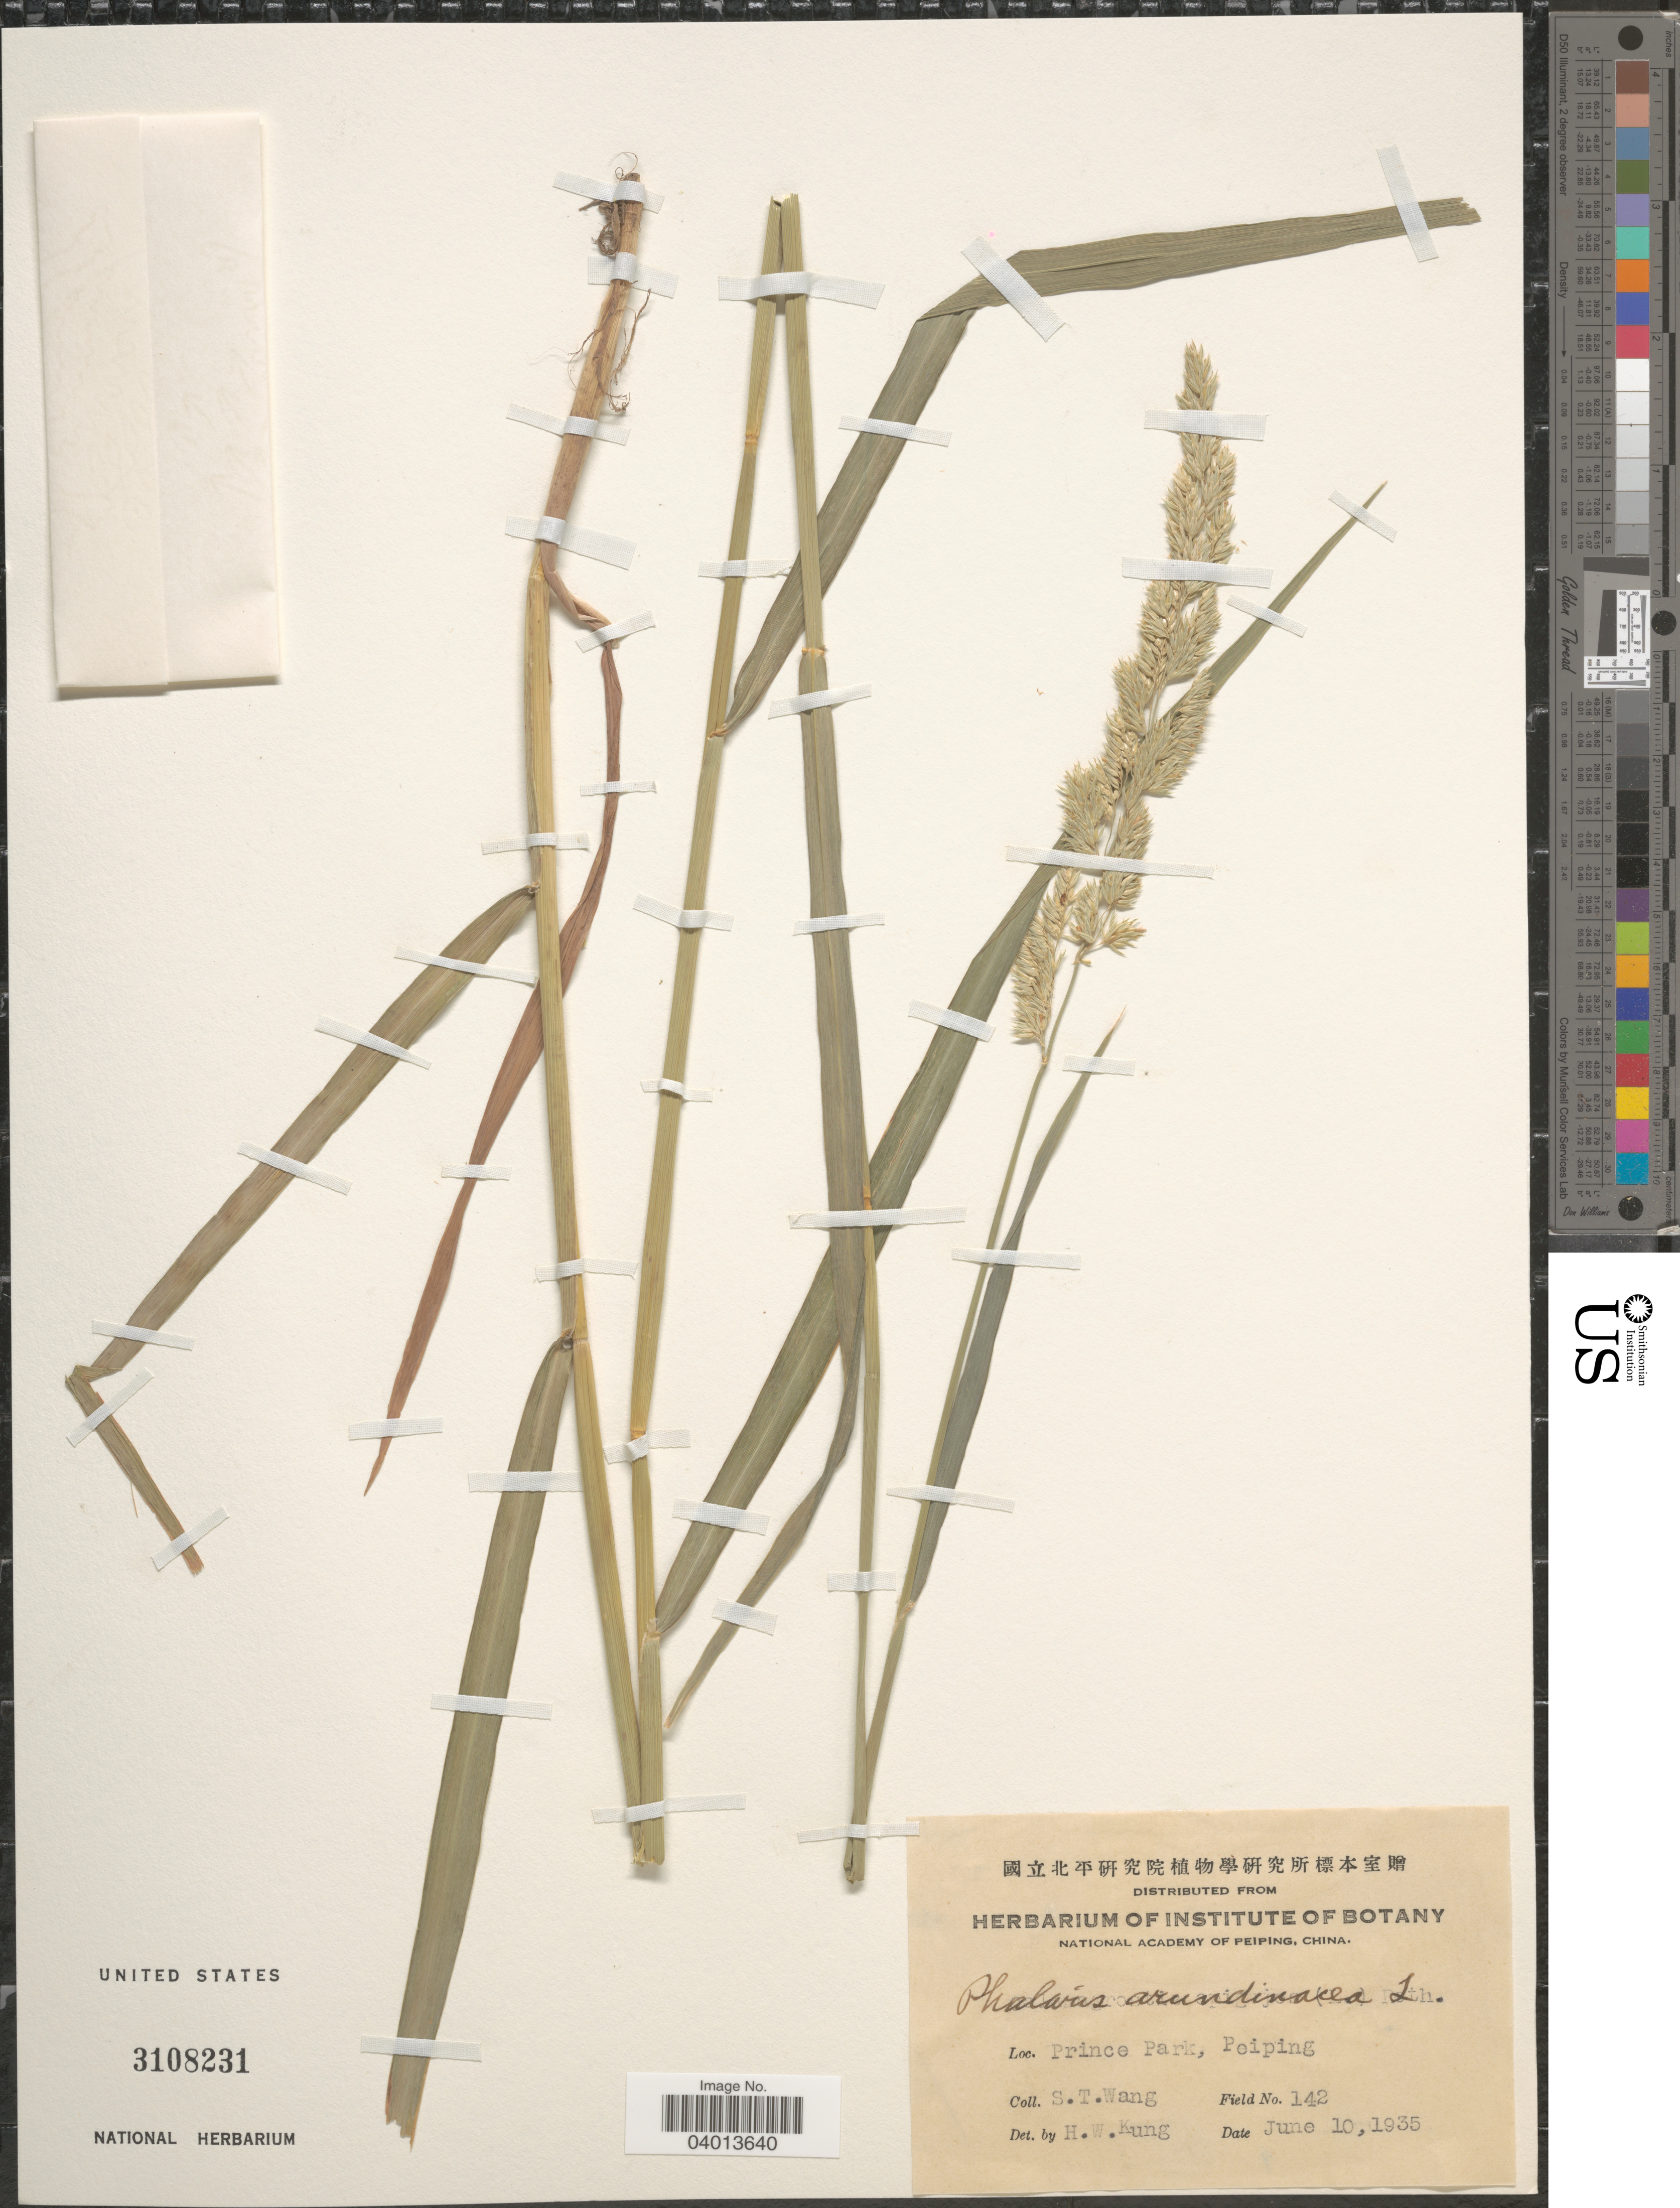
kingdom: Plantae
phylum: Tracheophyta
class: Liliopsida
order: Poales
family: Poaceae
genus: Phalaris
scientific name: Phalaris arundinacea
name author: L.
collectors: S. Wang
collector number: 142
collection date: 1935-06-10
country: China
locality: Prince Park, Peiping.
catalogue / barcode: US 3108231